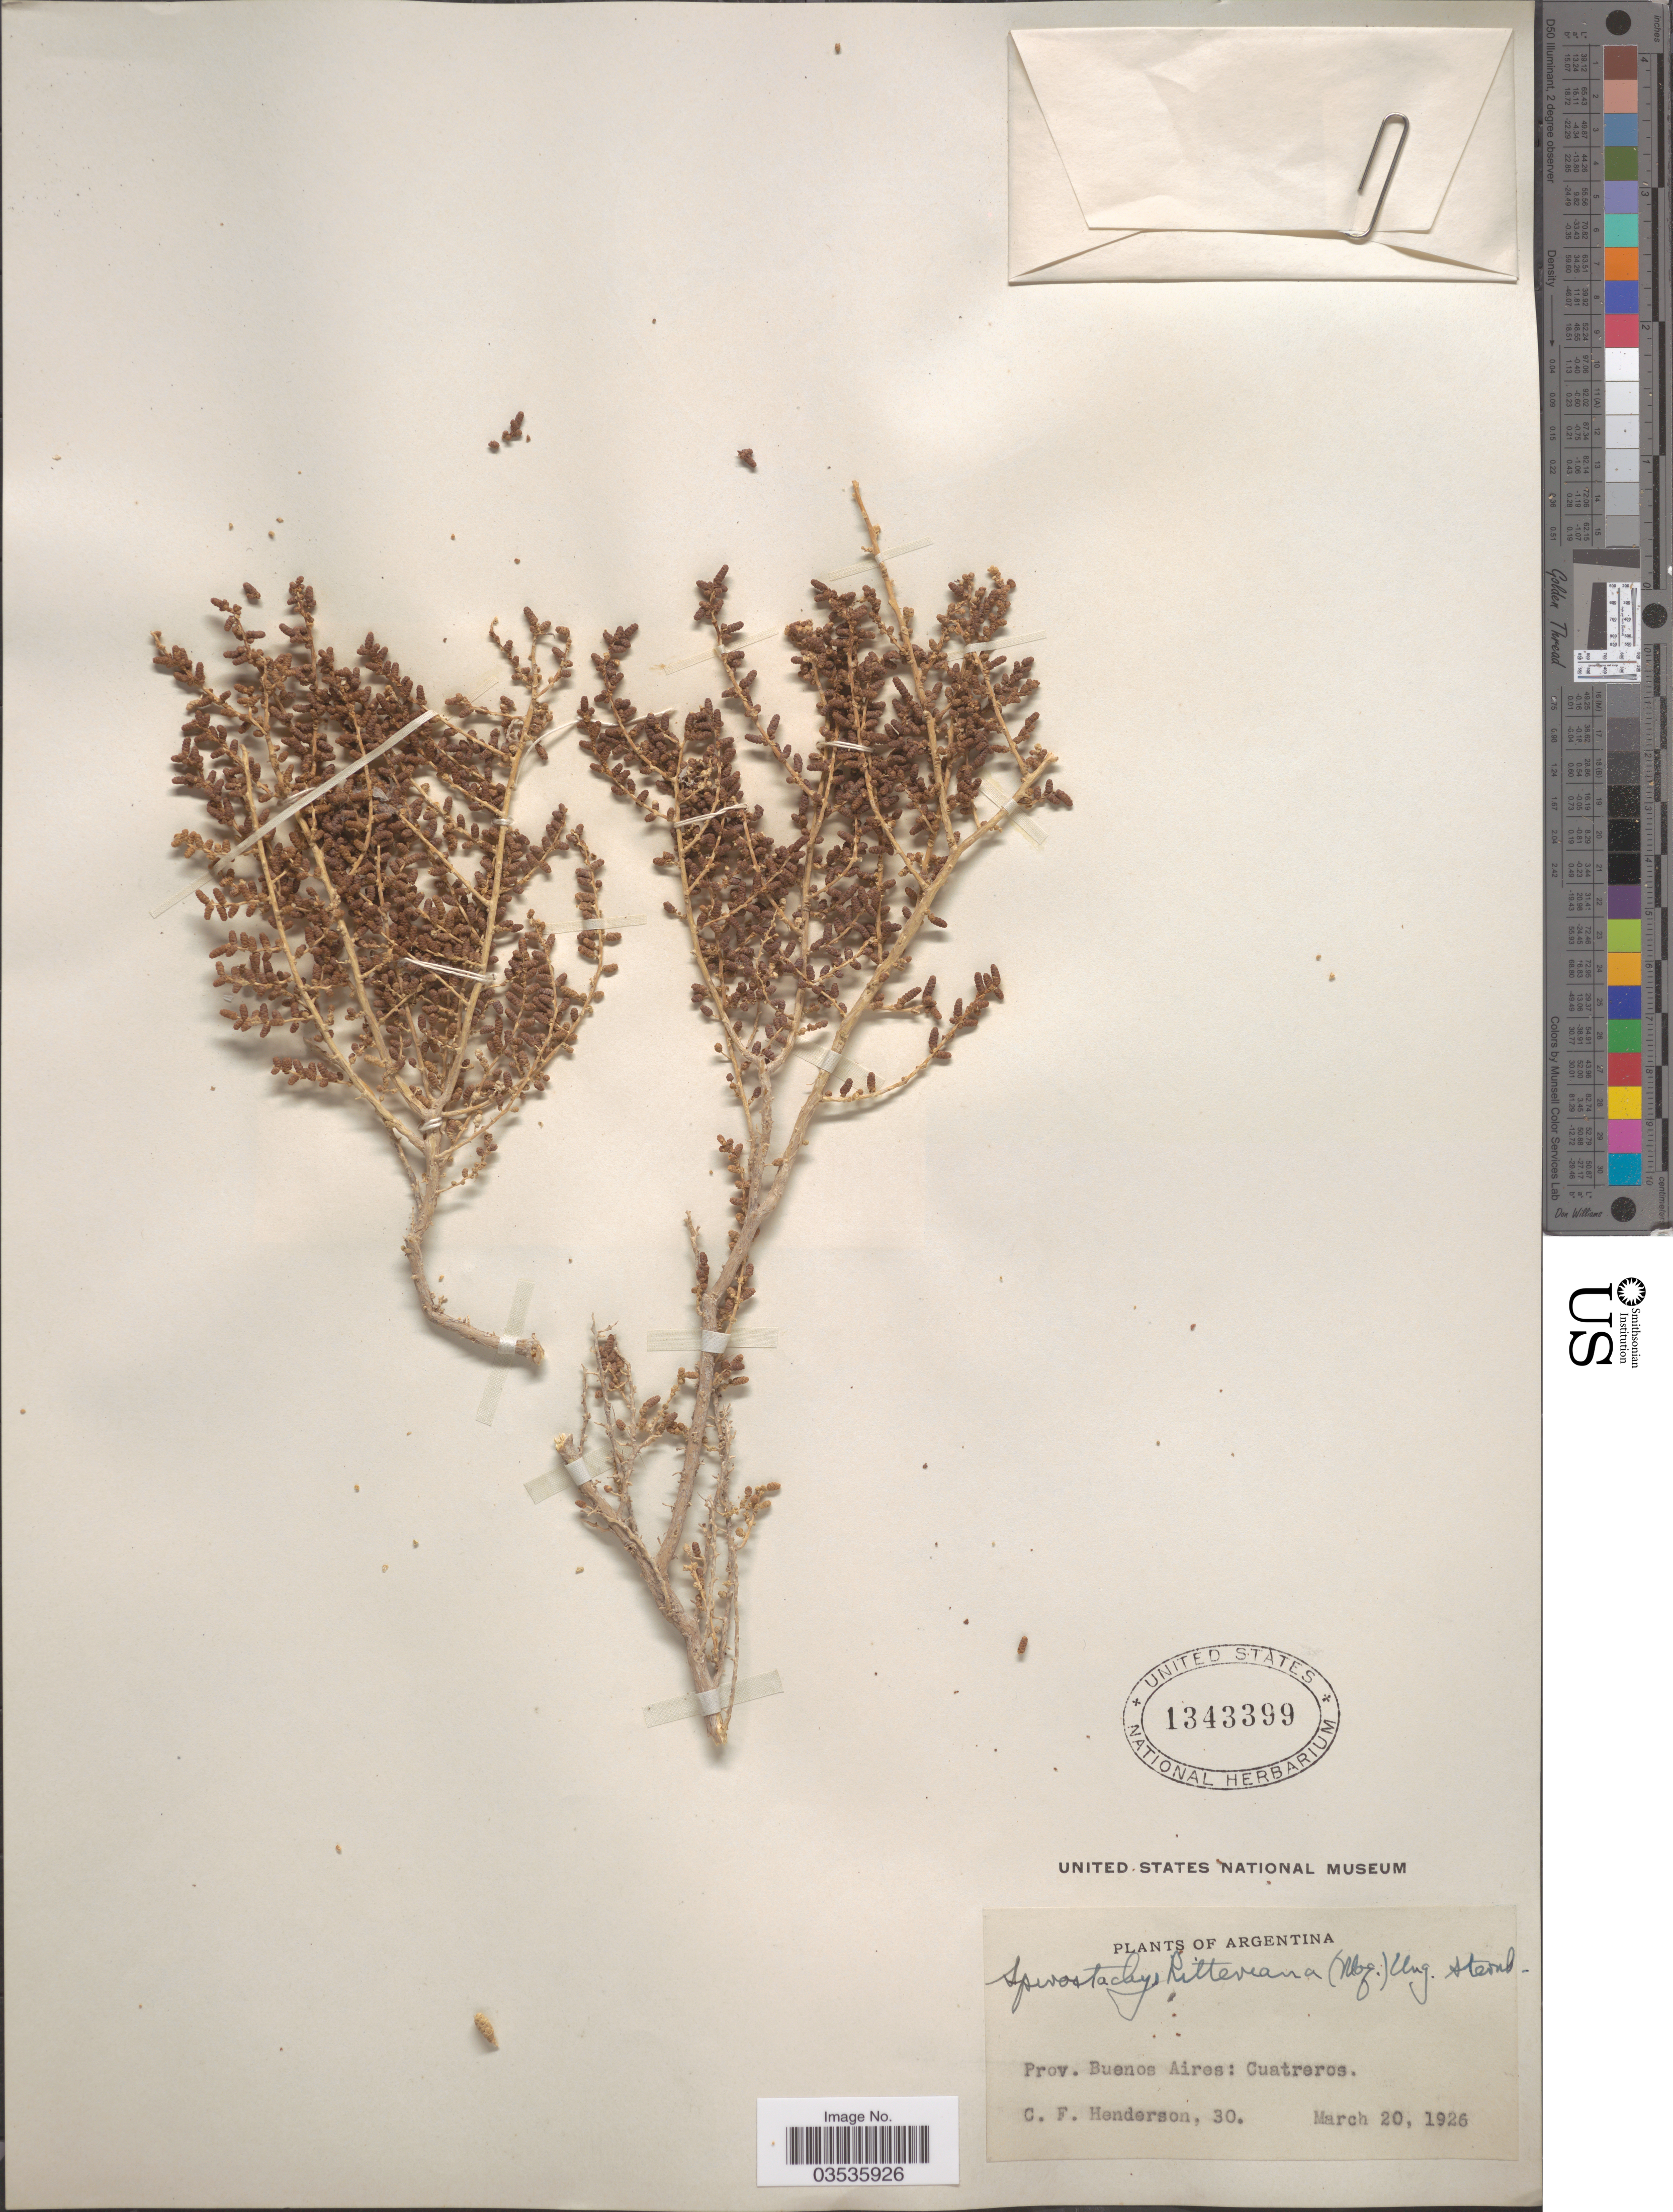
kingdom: Plantae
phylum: Tracheophyta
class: Magnoliopsida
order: Caryophyllales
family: Amaranthaceae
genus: Heterostachys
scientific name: Heterostachys ritteriana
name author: (Moq.) Ung.-Sternb.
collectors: C. Henderson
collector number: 30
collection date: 1926-03-20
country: Argentina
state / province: Buenos Aires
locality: Cuatreros.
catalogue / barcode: US 1343399